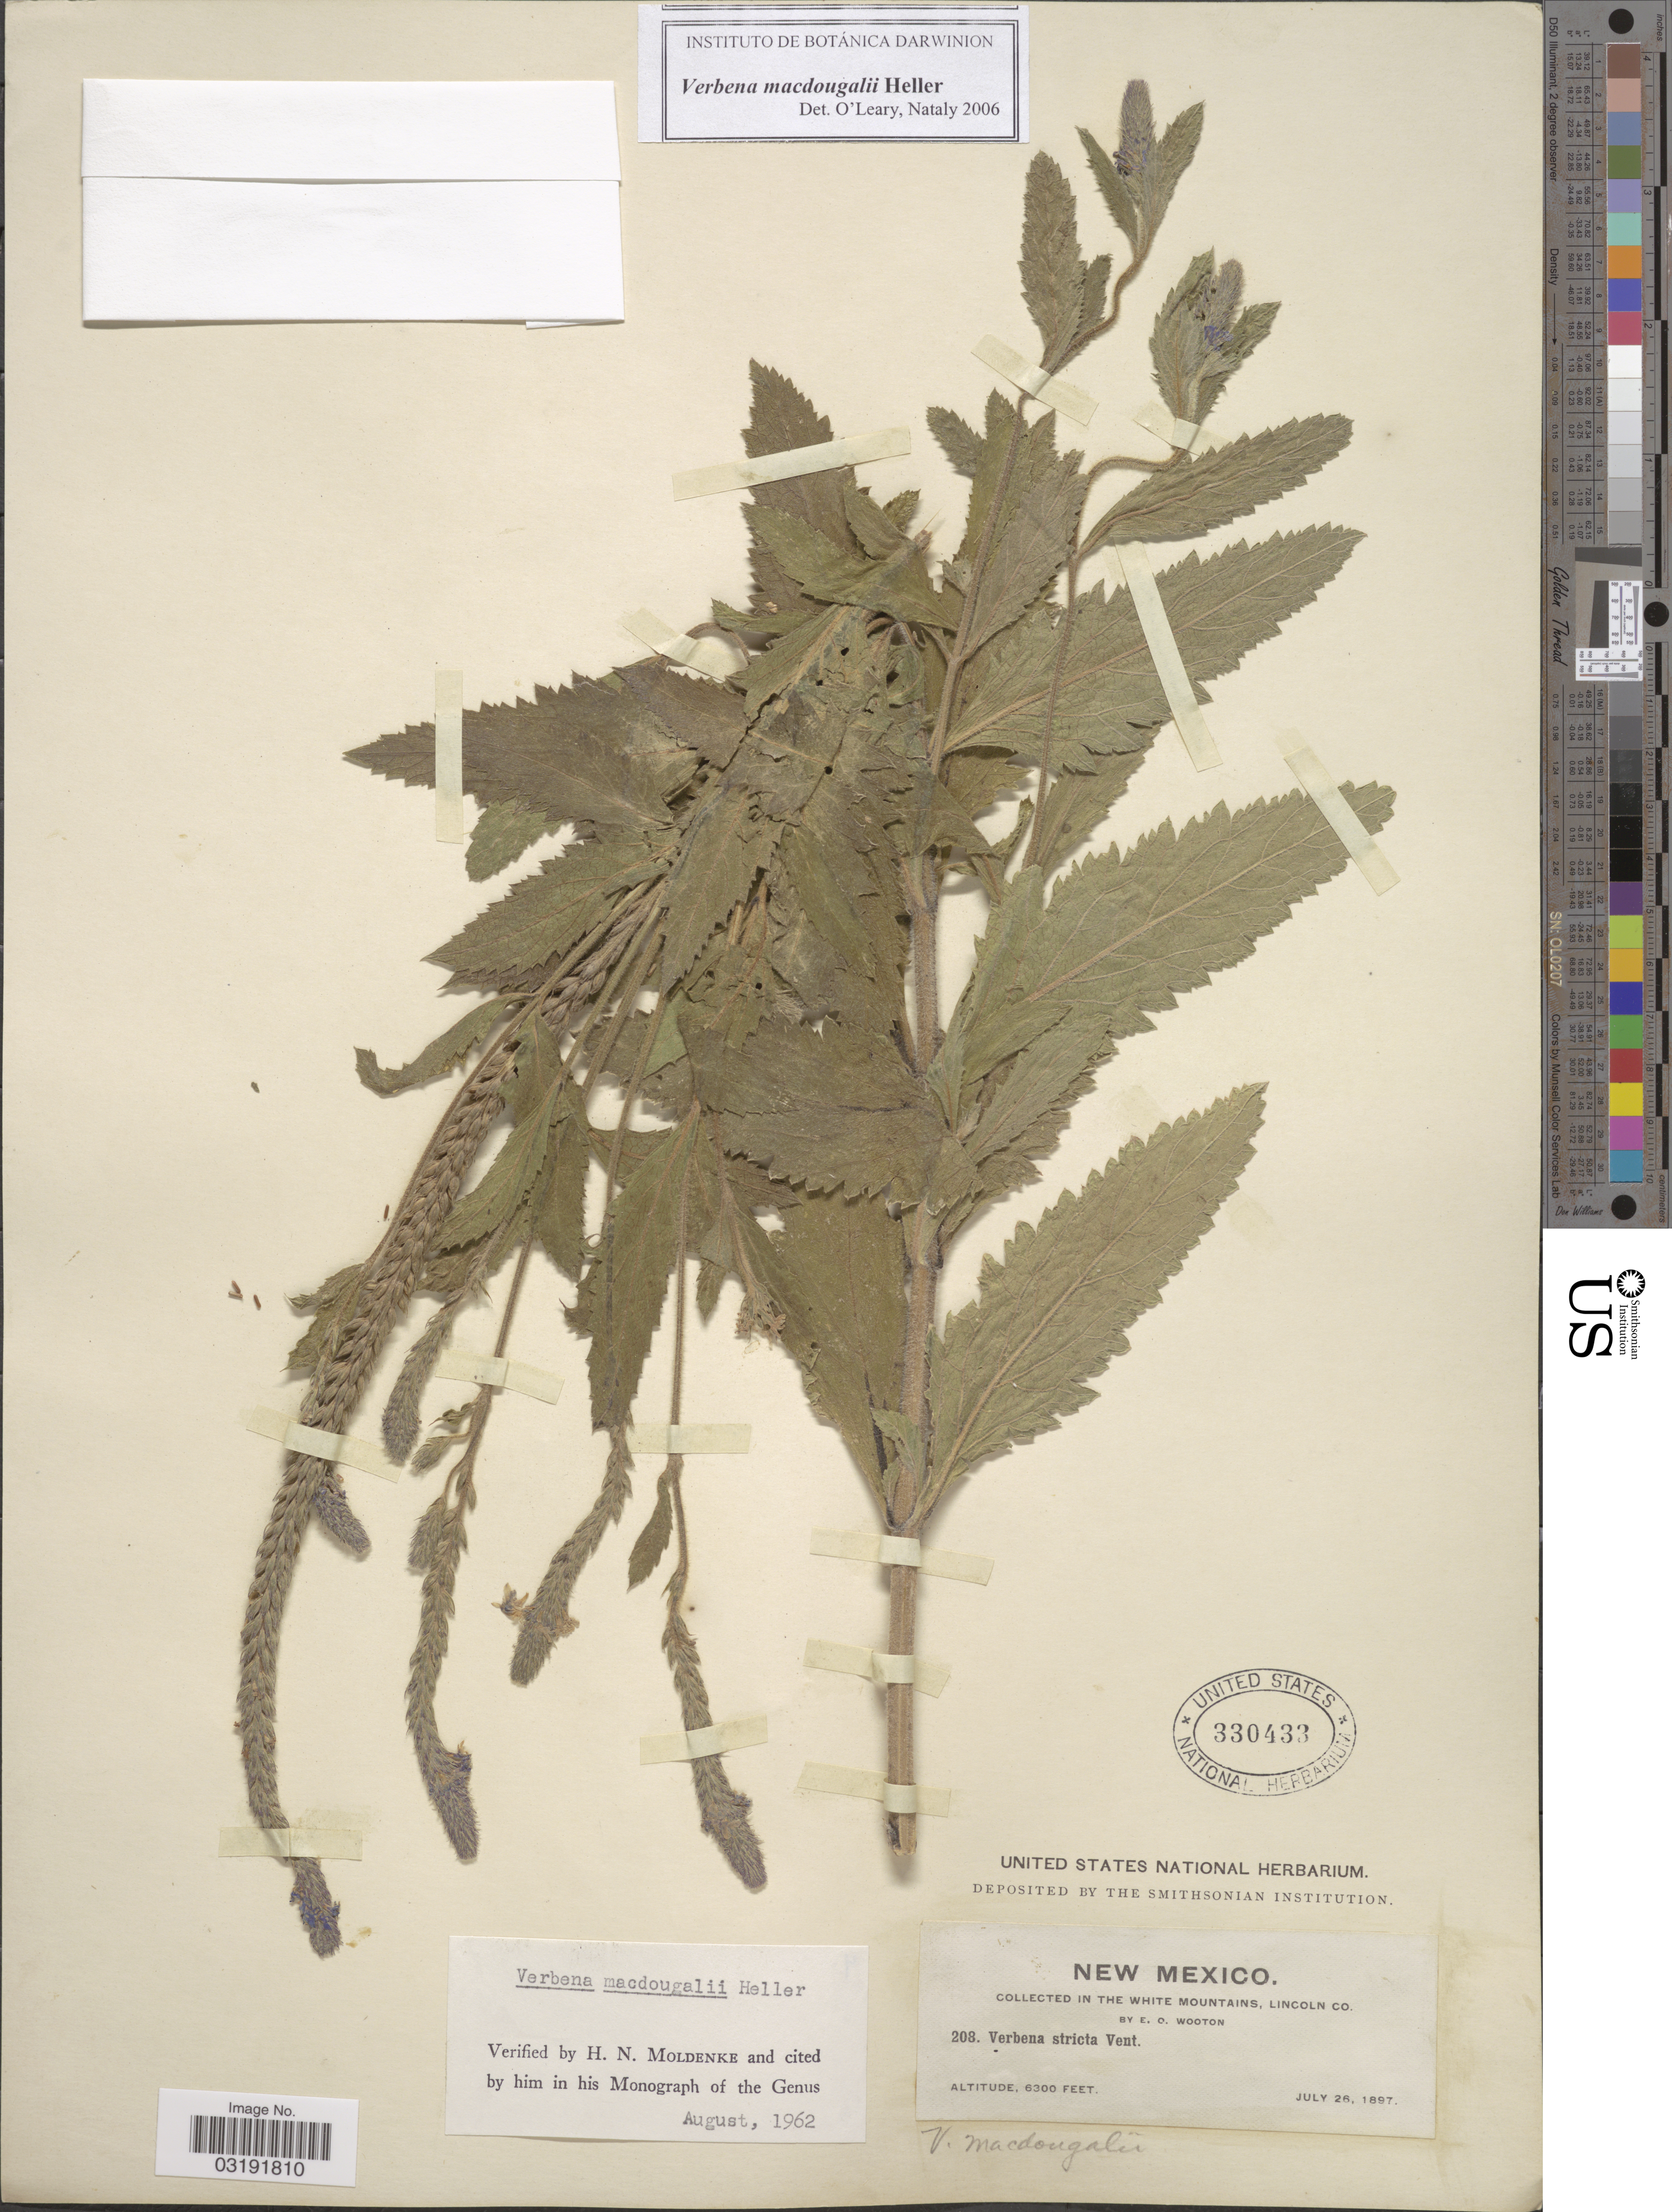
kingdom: Plantae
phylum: Tracheophyta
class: Magnoliopsida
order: Lamiales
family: Verbenaceae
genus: Verbena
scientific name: Verbena macdougalii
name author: A. Heller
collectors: E. O. Wooton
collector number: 208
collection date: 1897-07-26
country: United States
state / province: New Mexico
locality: In The White Mountains, Lincoln Co.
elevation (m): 1920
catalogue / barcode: US 330433